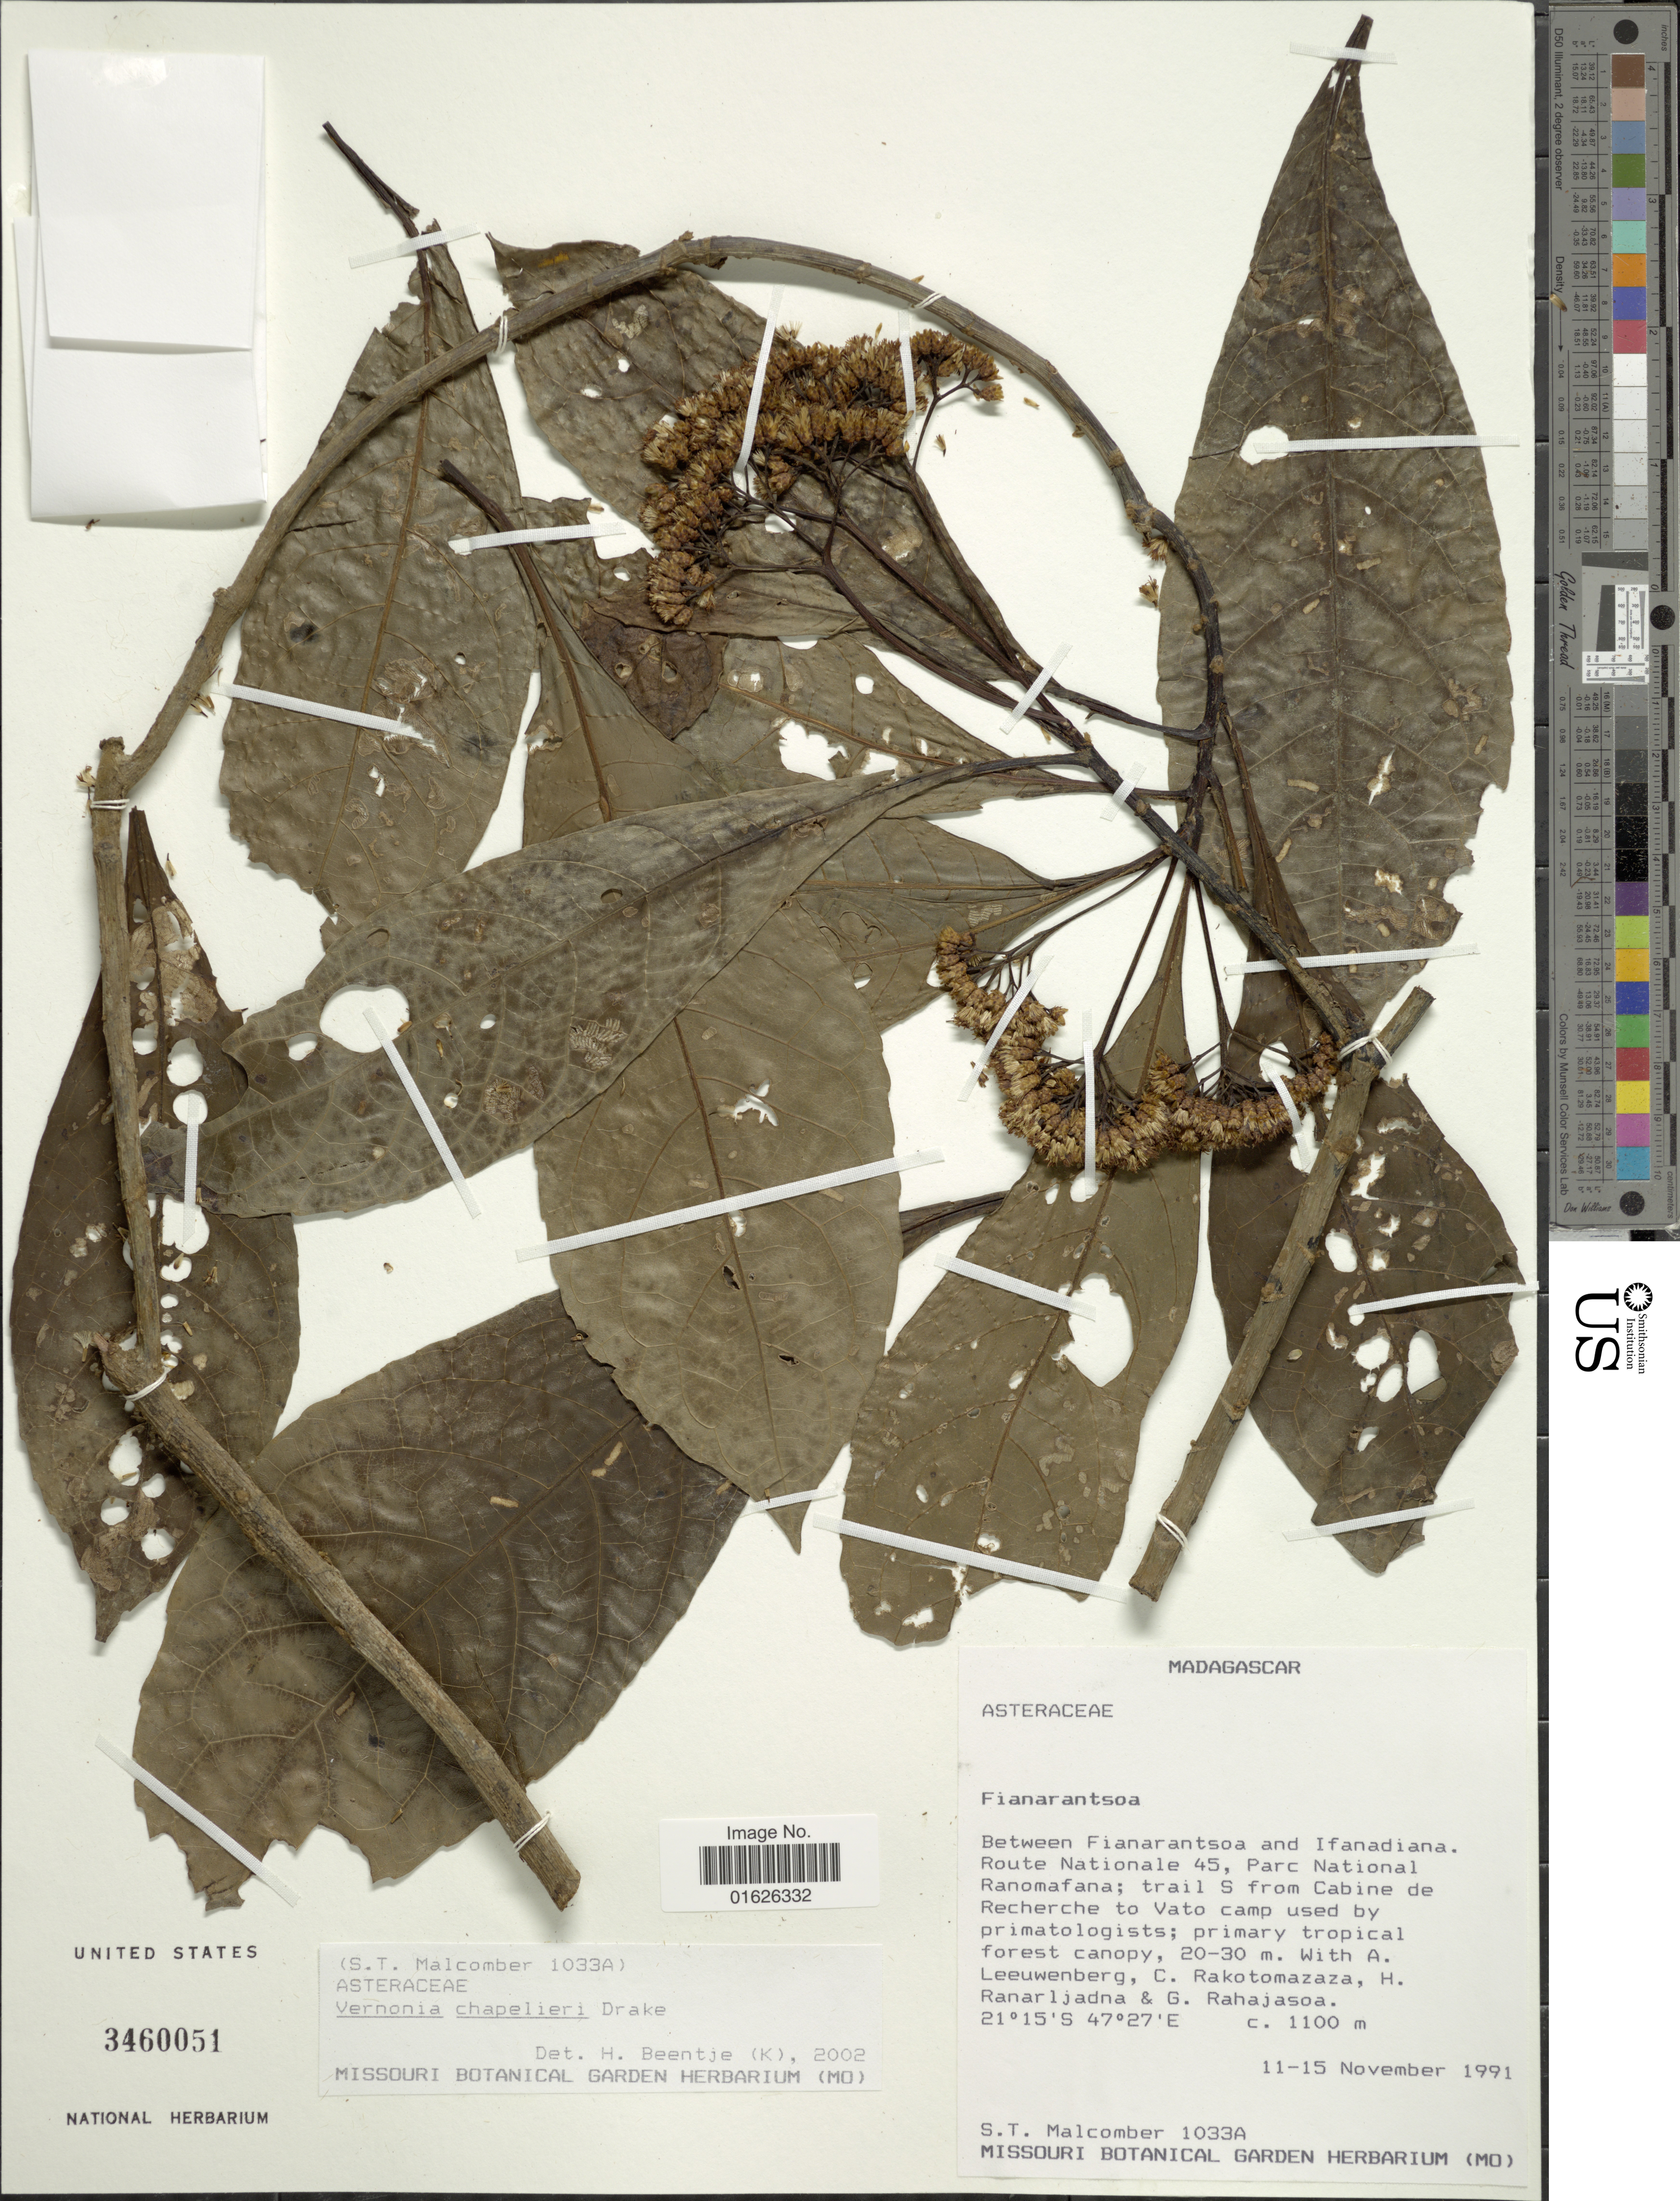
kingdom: Plantae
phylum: Tracheophyta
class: Magnoliopsida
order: Asterales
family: Asteraceae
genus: Gymnanthemum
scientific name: Gymnanthemum chapelieri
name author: (Drake) H. Rob.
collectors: S. T. Malcomber, A. Leeuwenberg, C. Rakotomazaza, H. Ranarljadna & G. Rahajasoa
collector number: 1033A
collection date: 1991-11-11/1991-11-15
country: Madagascar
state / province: Vatovavy Fitovinany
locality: Between Fianarantsoa and Ifanadiana, Route Nationale 45, Parc National Ranomafana ; trail S from Cabine de Recherche to Vato.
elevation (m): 1100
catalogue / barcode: US 3460051